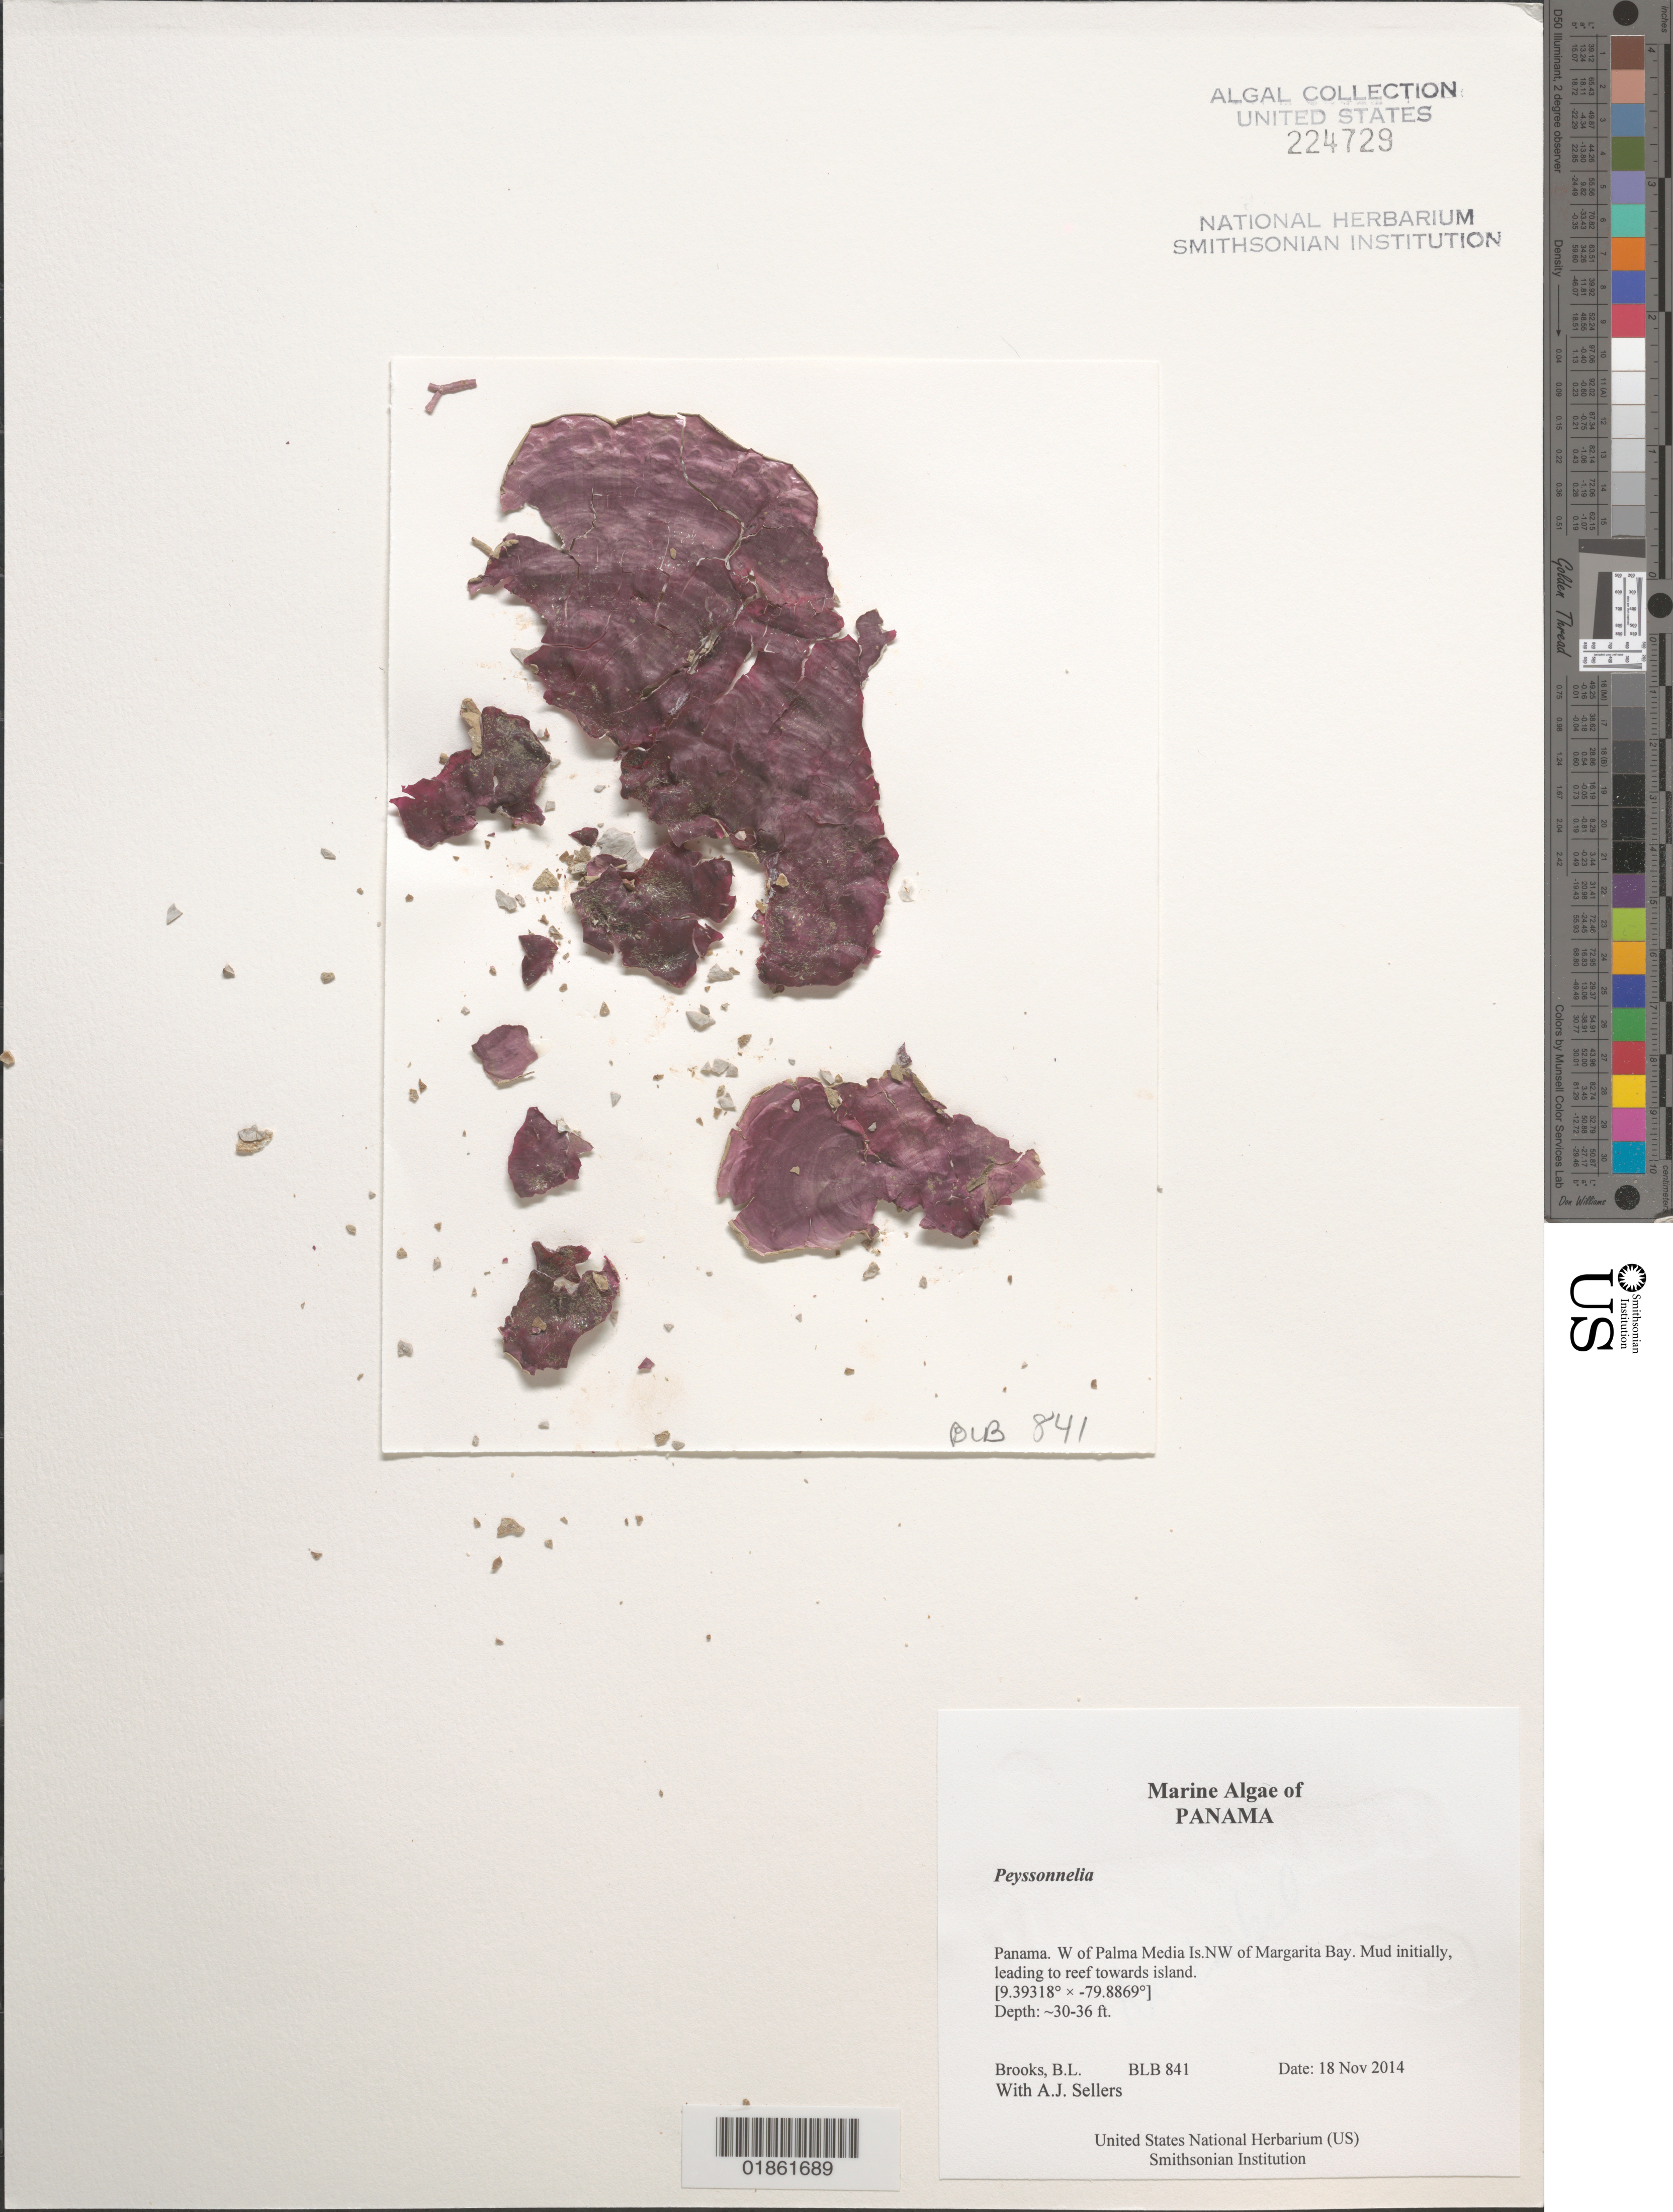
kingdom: Plantae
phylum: Rhodophyta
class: Florideophyceae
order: Peyssonneliales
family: Peyssonneliaceae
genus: Peyssonnelia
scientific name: Peyssonnelia sp.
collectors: B. Brooks & A. J. Sellers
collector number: BLB841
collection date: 2014-11-18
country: Panama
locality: W of Palma Media Is. NW of Margarita Bay. Mud initially, leading to reef towards island.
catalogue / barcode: US 224729